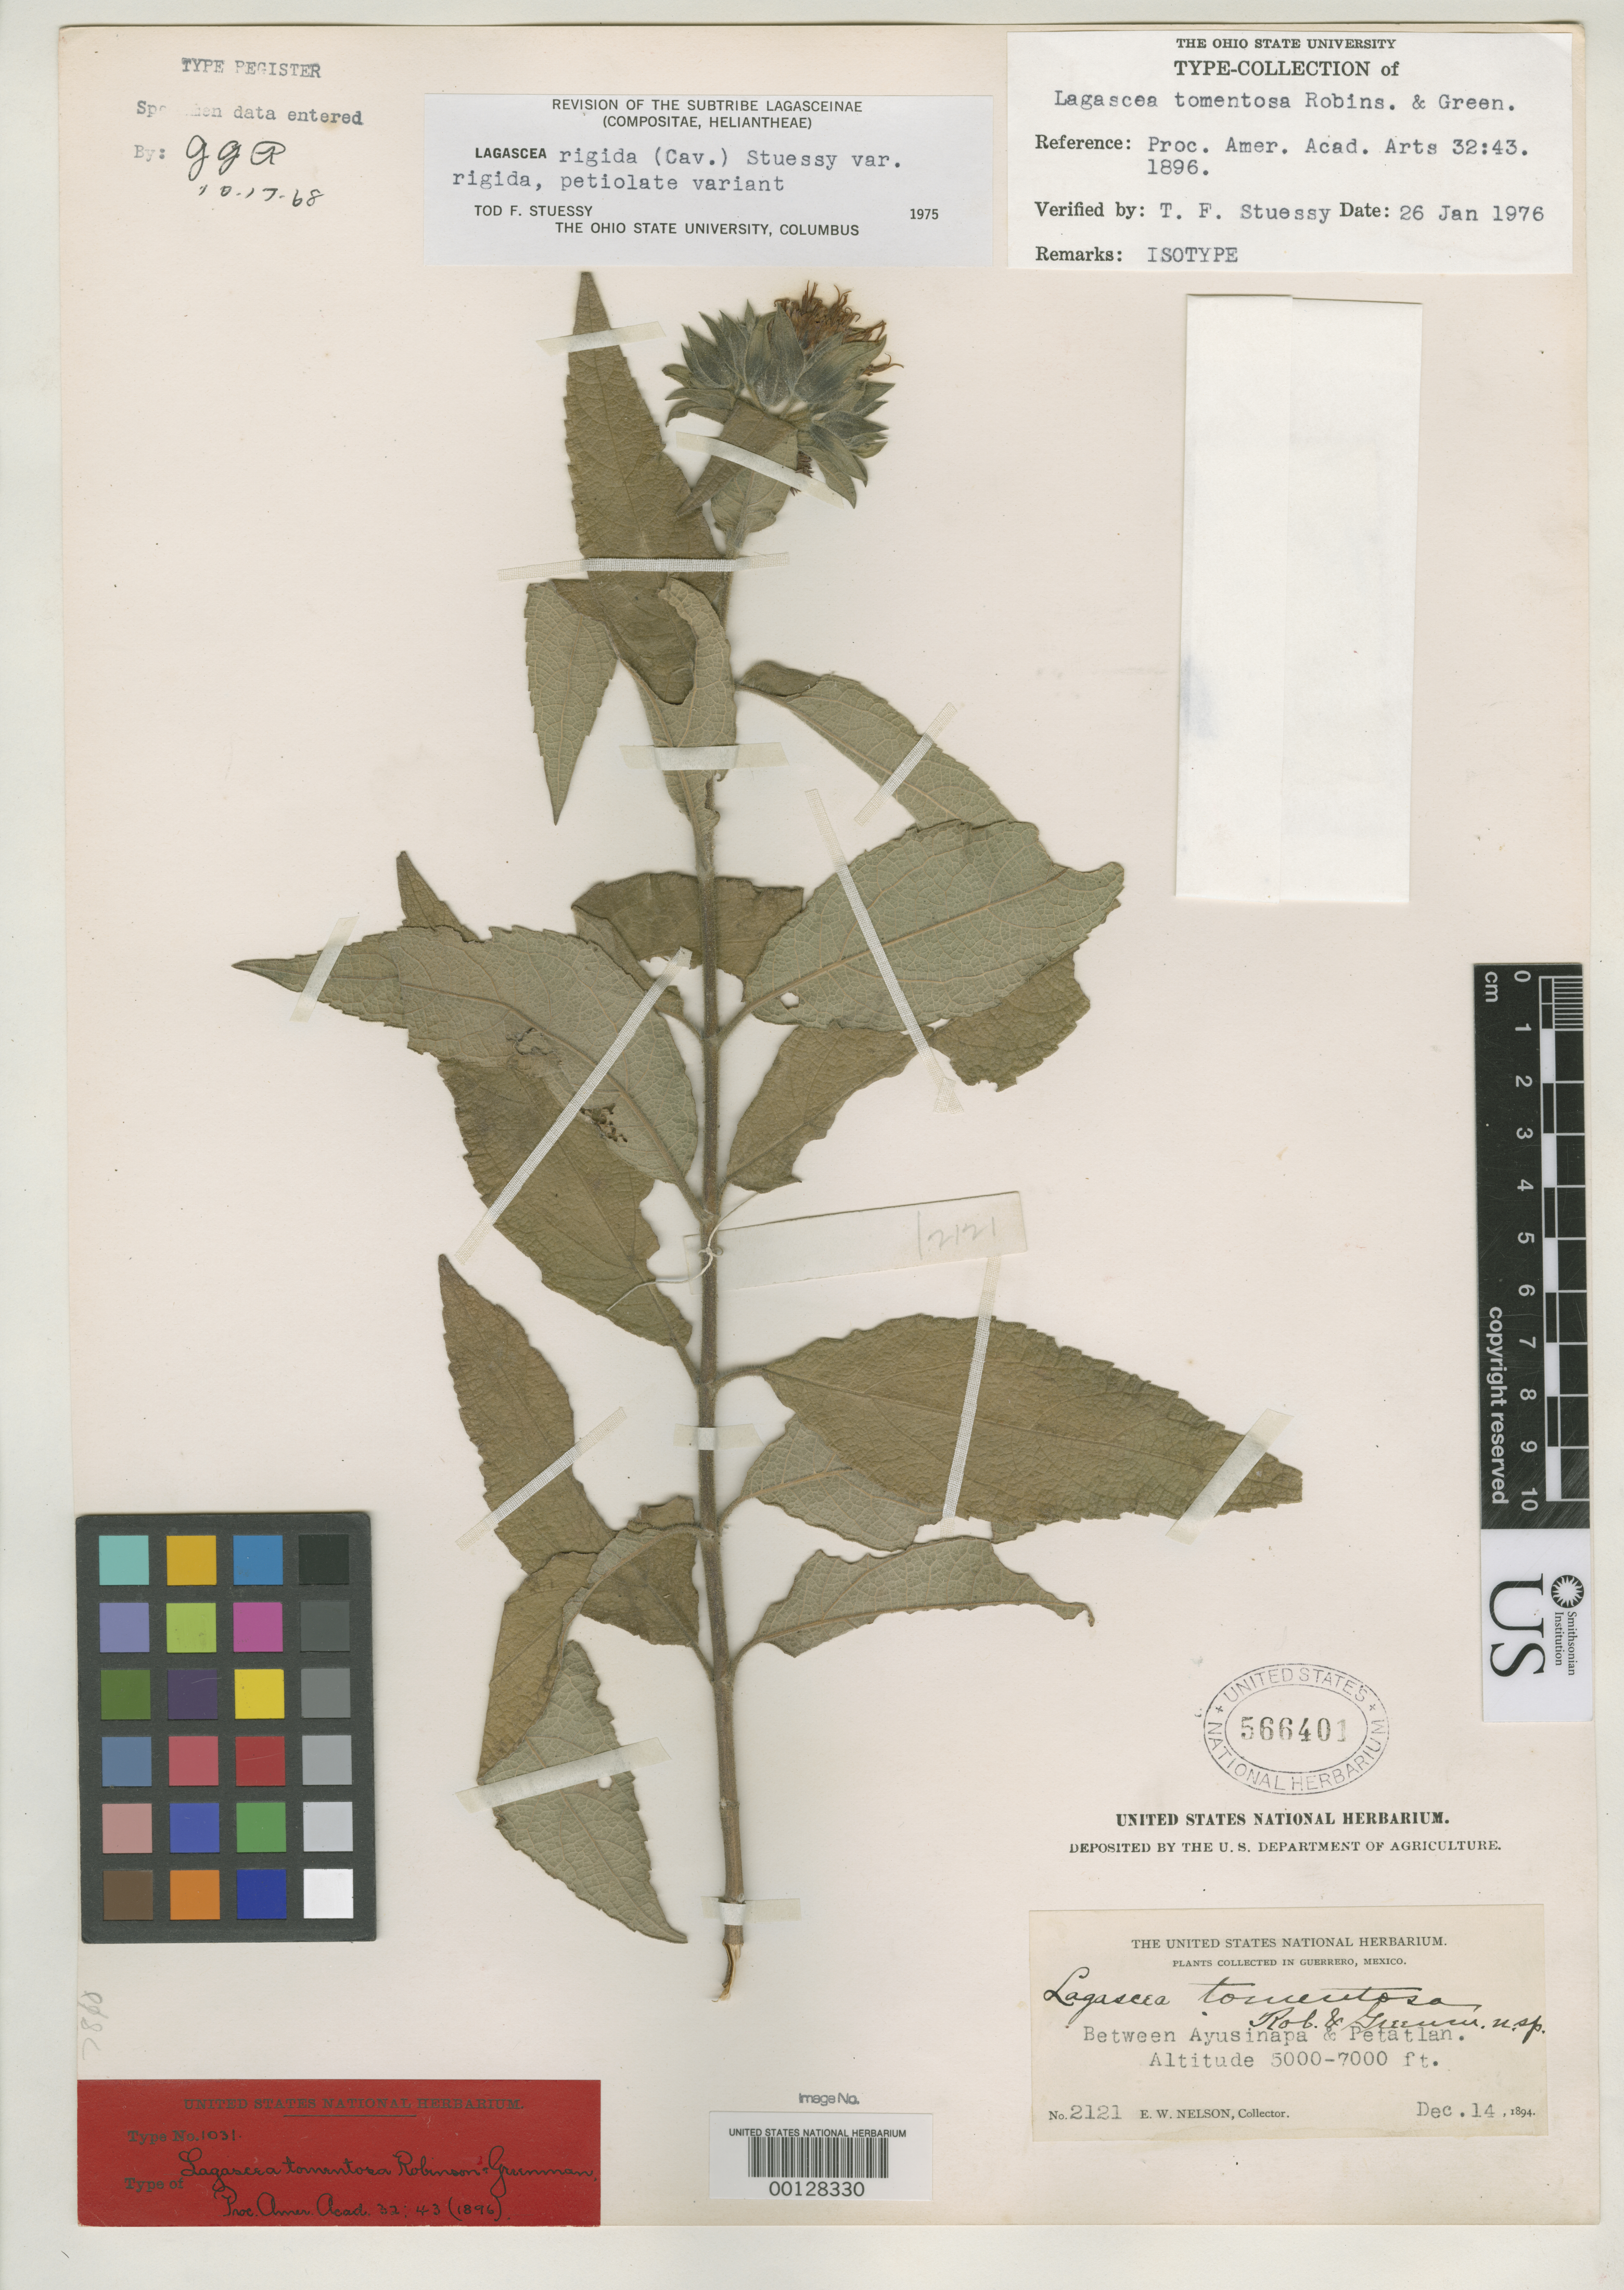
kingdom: Plantae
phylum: Tracheophyta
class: Magnoliopsida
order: Asterales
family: Asteraceae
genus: Lagascea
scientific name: Lagascea tomentosa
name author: B.L. Rob. & Greenm.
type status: Isotype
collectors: E. W. Nelson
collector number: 2121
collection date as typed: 14 Dec 1894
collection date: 1894-12-14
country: Mexico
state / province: Guerrero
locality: Between Ayusinapa and Petatlan.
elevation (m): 1524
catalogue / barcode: US 566401